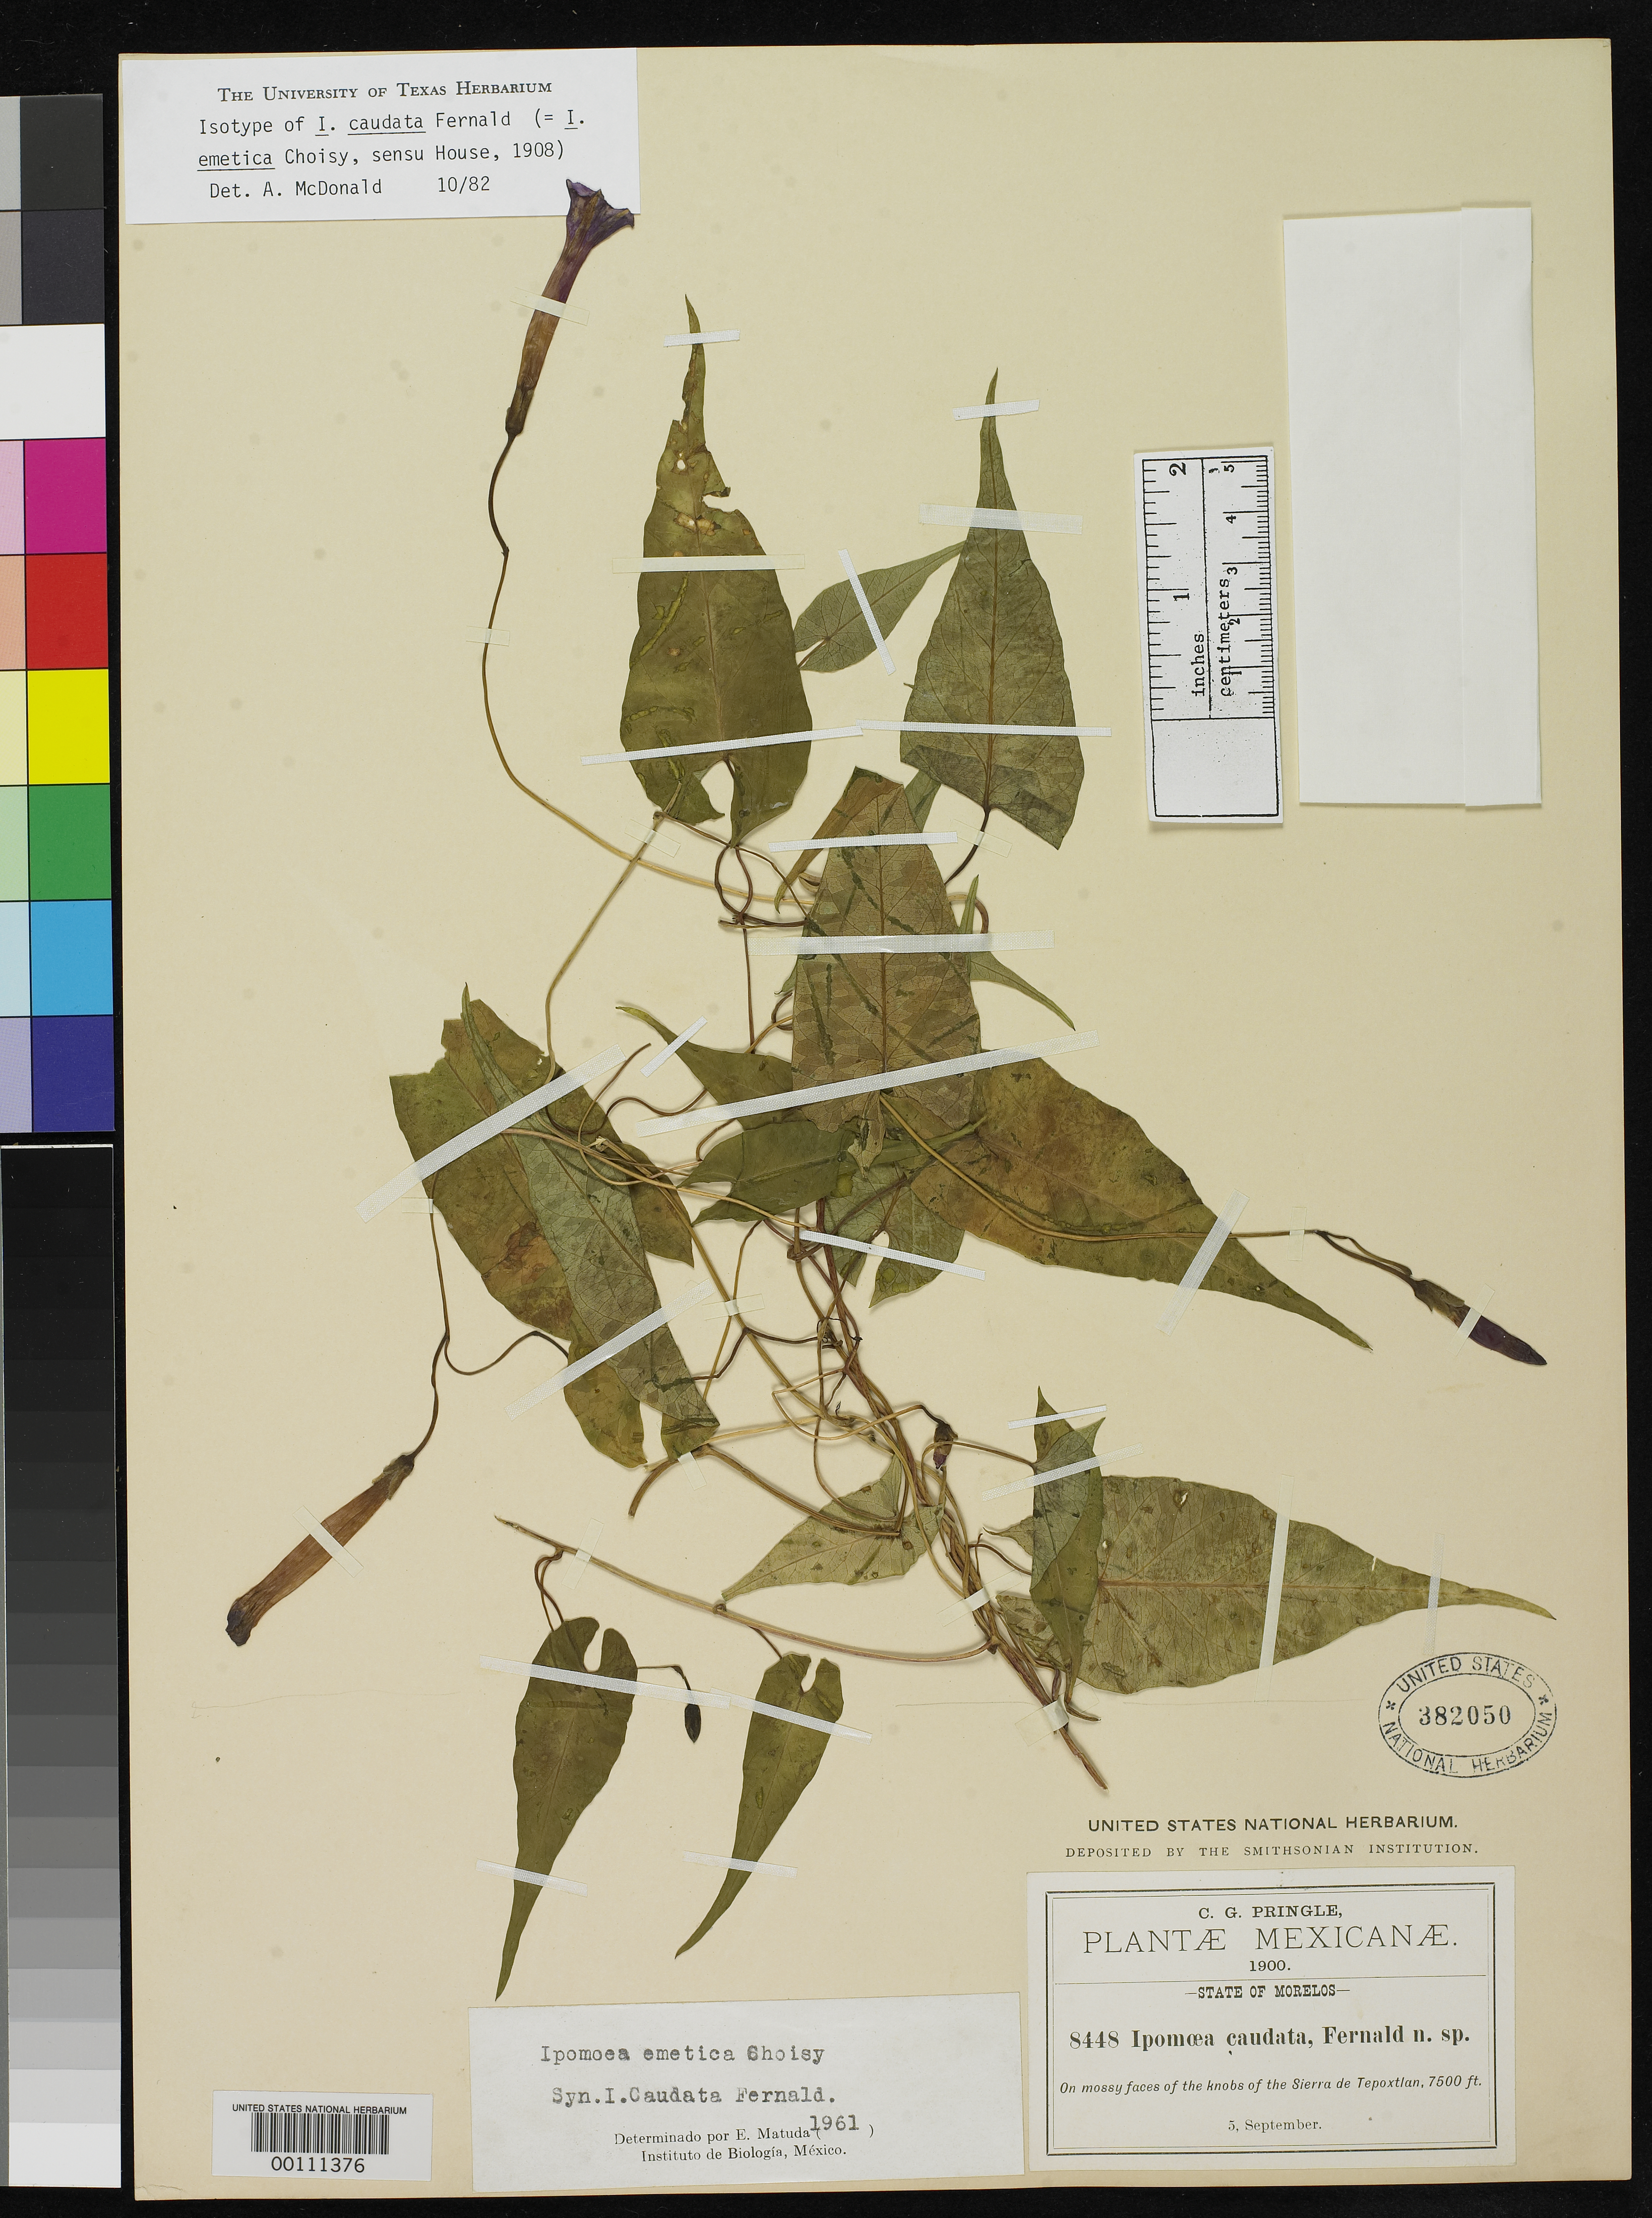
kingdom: Plantae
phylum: Tracheophyta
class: Magnoliopsida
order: Solanales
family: Convolvulaceae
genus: Ipomoea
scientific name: Ipomoea caudata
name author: Fernald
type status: Isotype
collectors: C. G. Pringle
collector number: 8448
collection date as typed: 05 Sep 1900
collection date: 1900-09-05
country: Mexico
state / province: Morelos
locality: Sierra de Tepoxtlan.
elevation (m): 2286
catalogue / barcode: US 382050